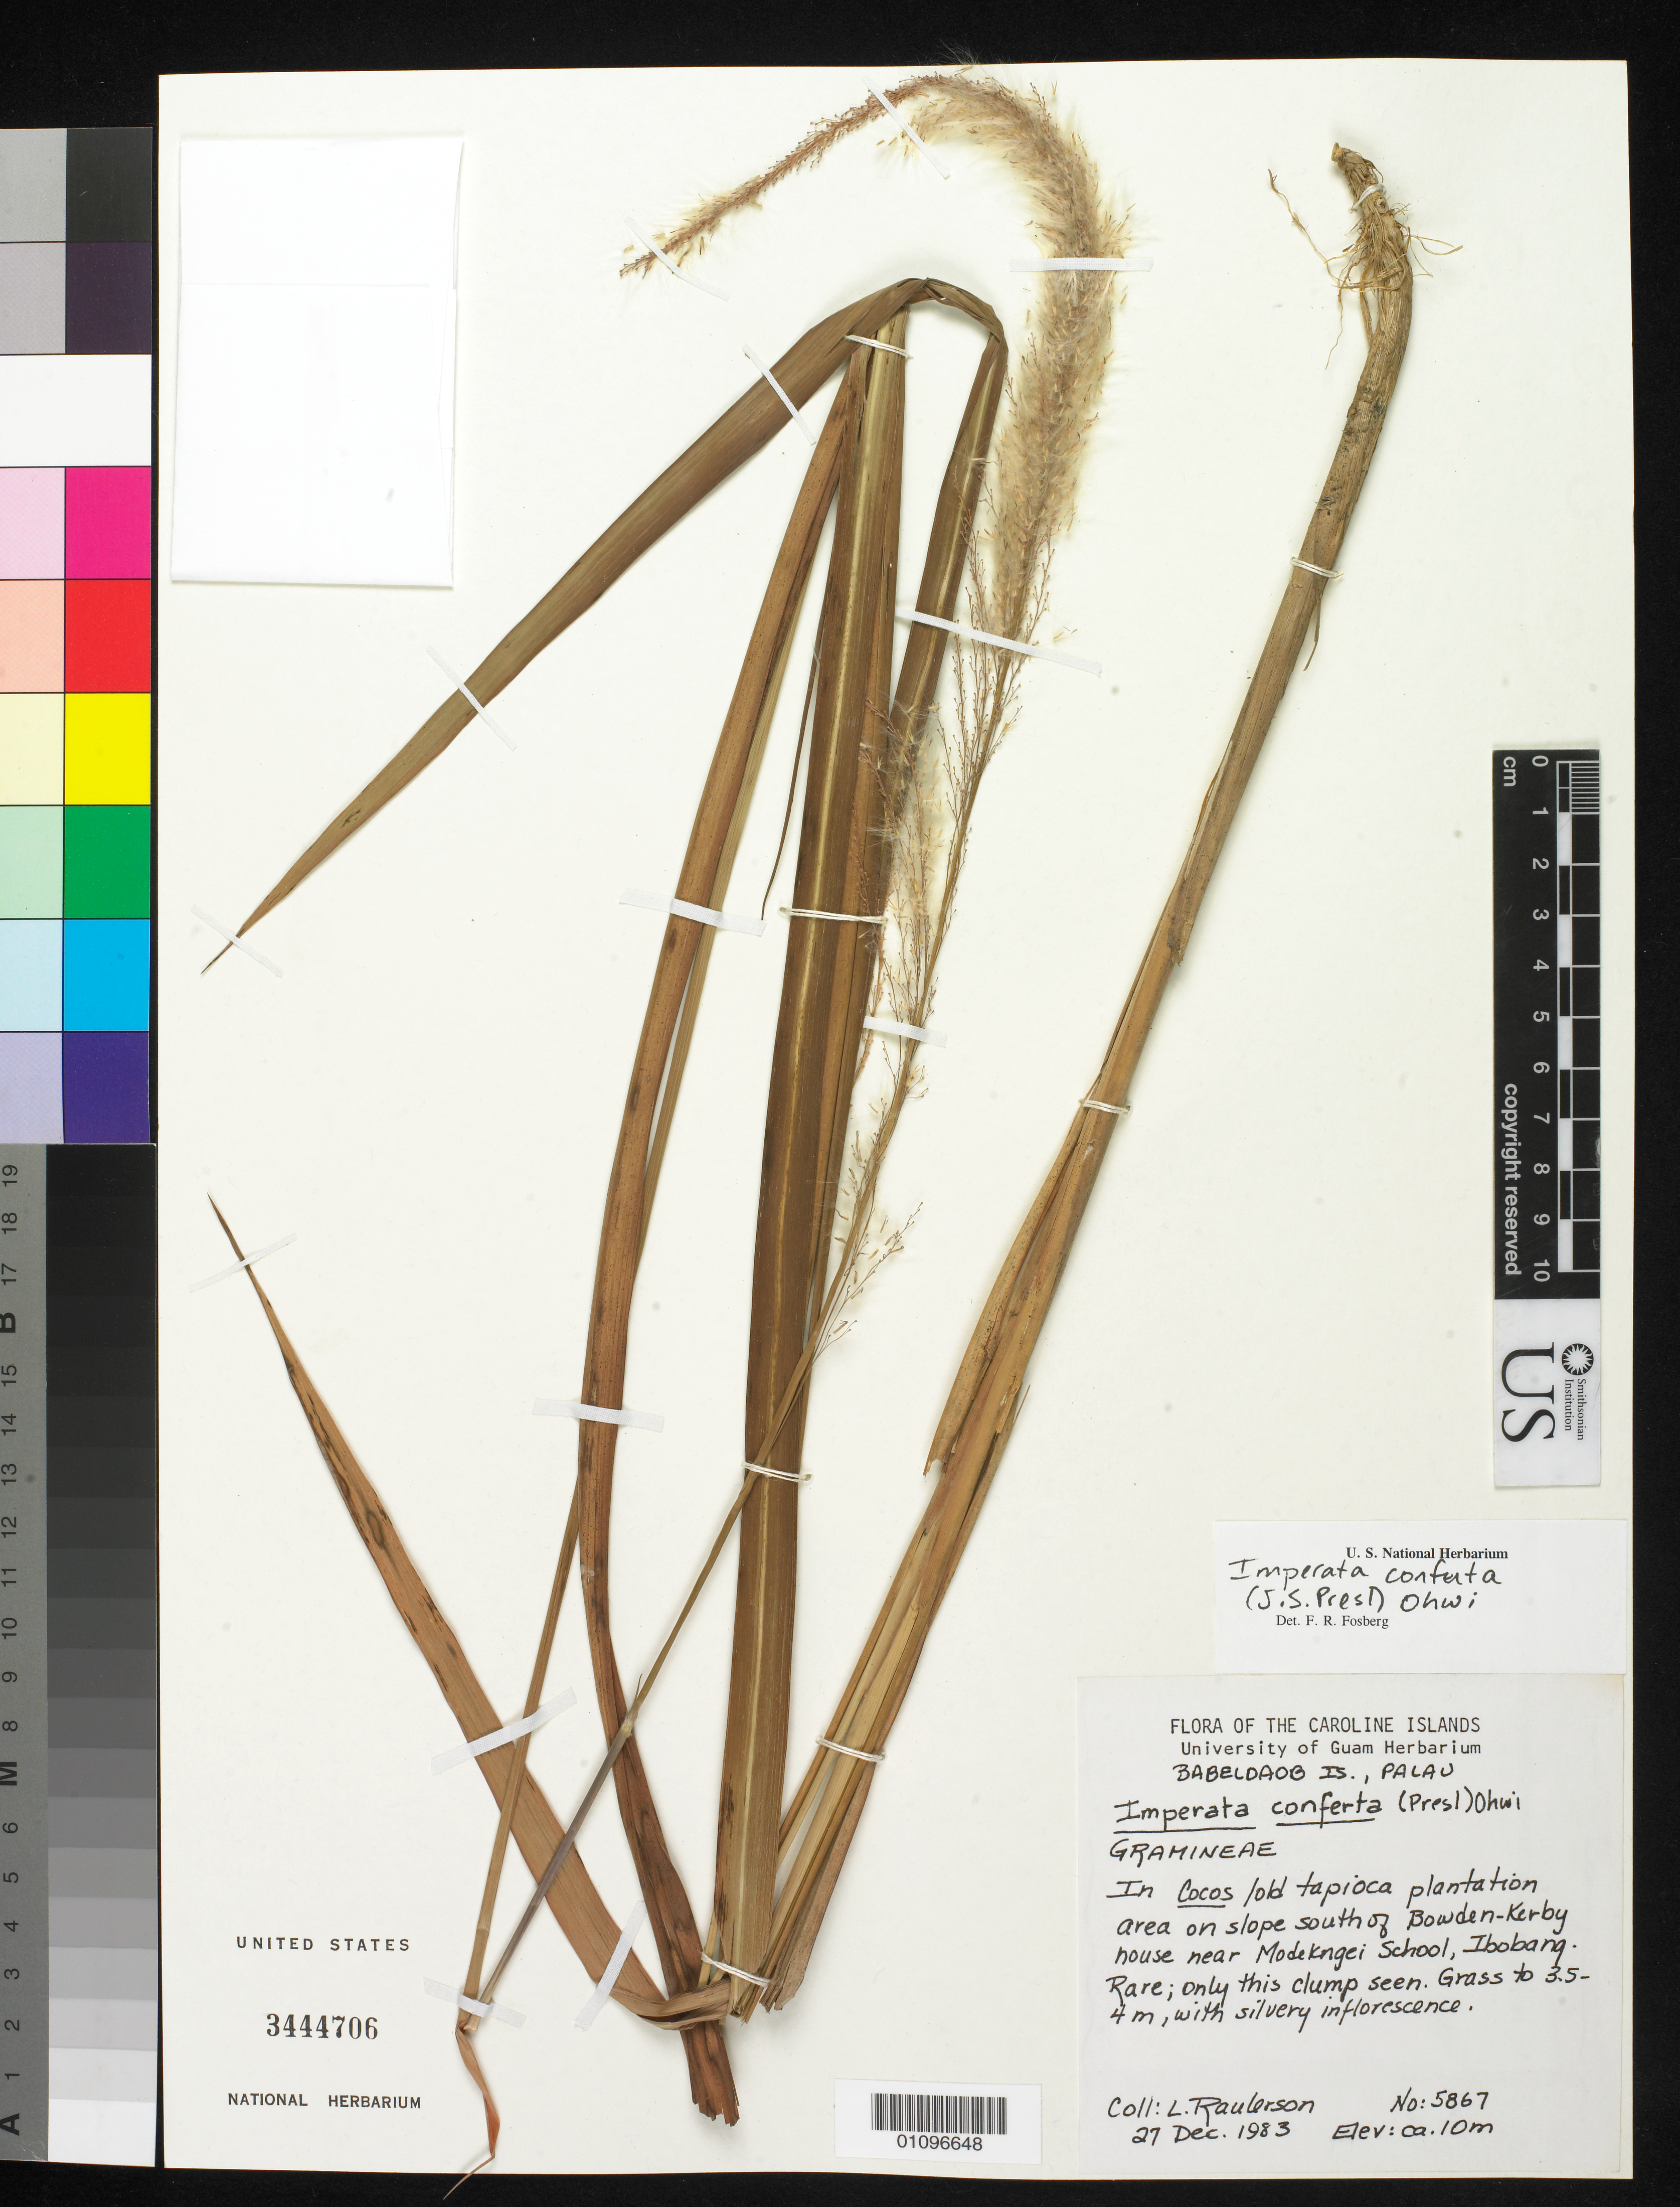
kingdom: Plantae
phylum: Tracheophyta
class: Liliopsida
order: Poales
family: Poaceae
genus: Imperata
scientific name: Imperata conferta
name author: (J. Presl) Ohwi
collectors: L. Raulerson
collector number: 5867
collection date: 1983-12-27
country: Palau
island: Babeldaob [Babelthuap]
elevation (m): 10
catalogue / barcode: US 3444706